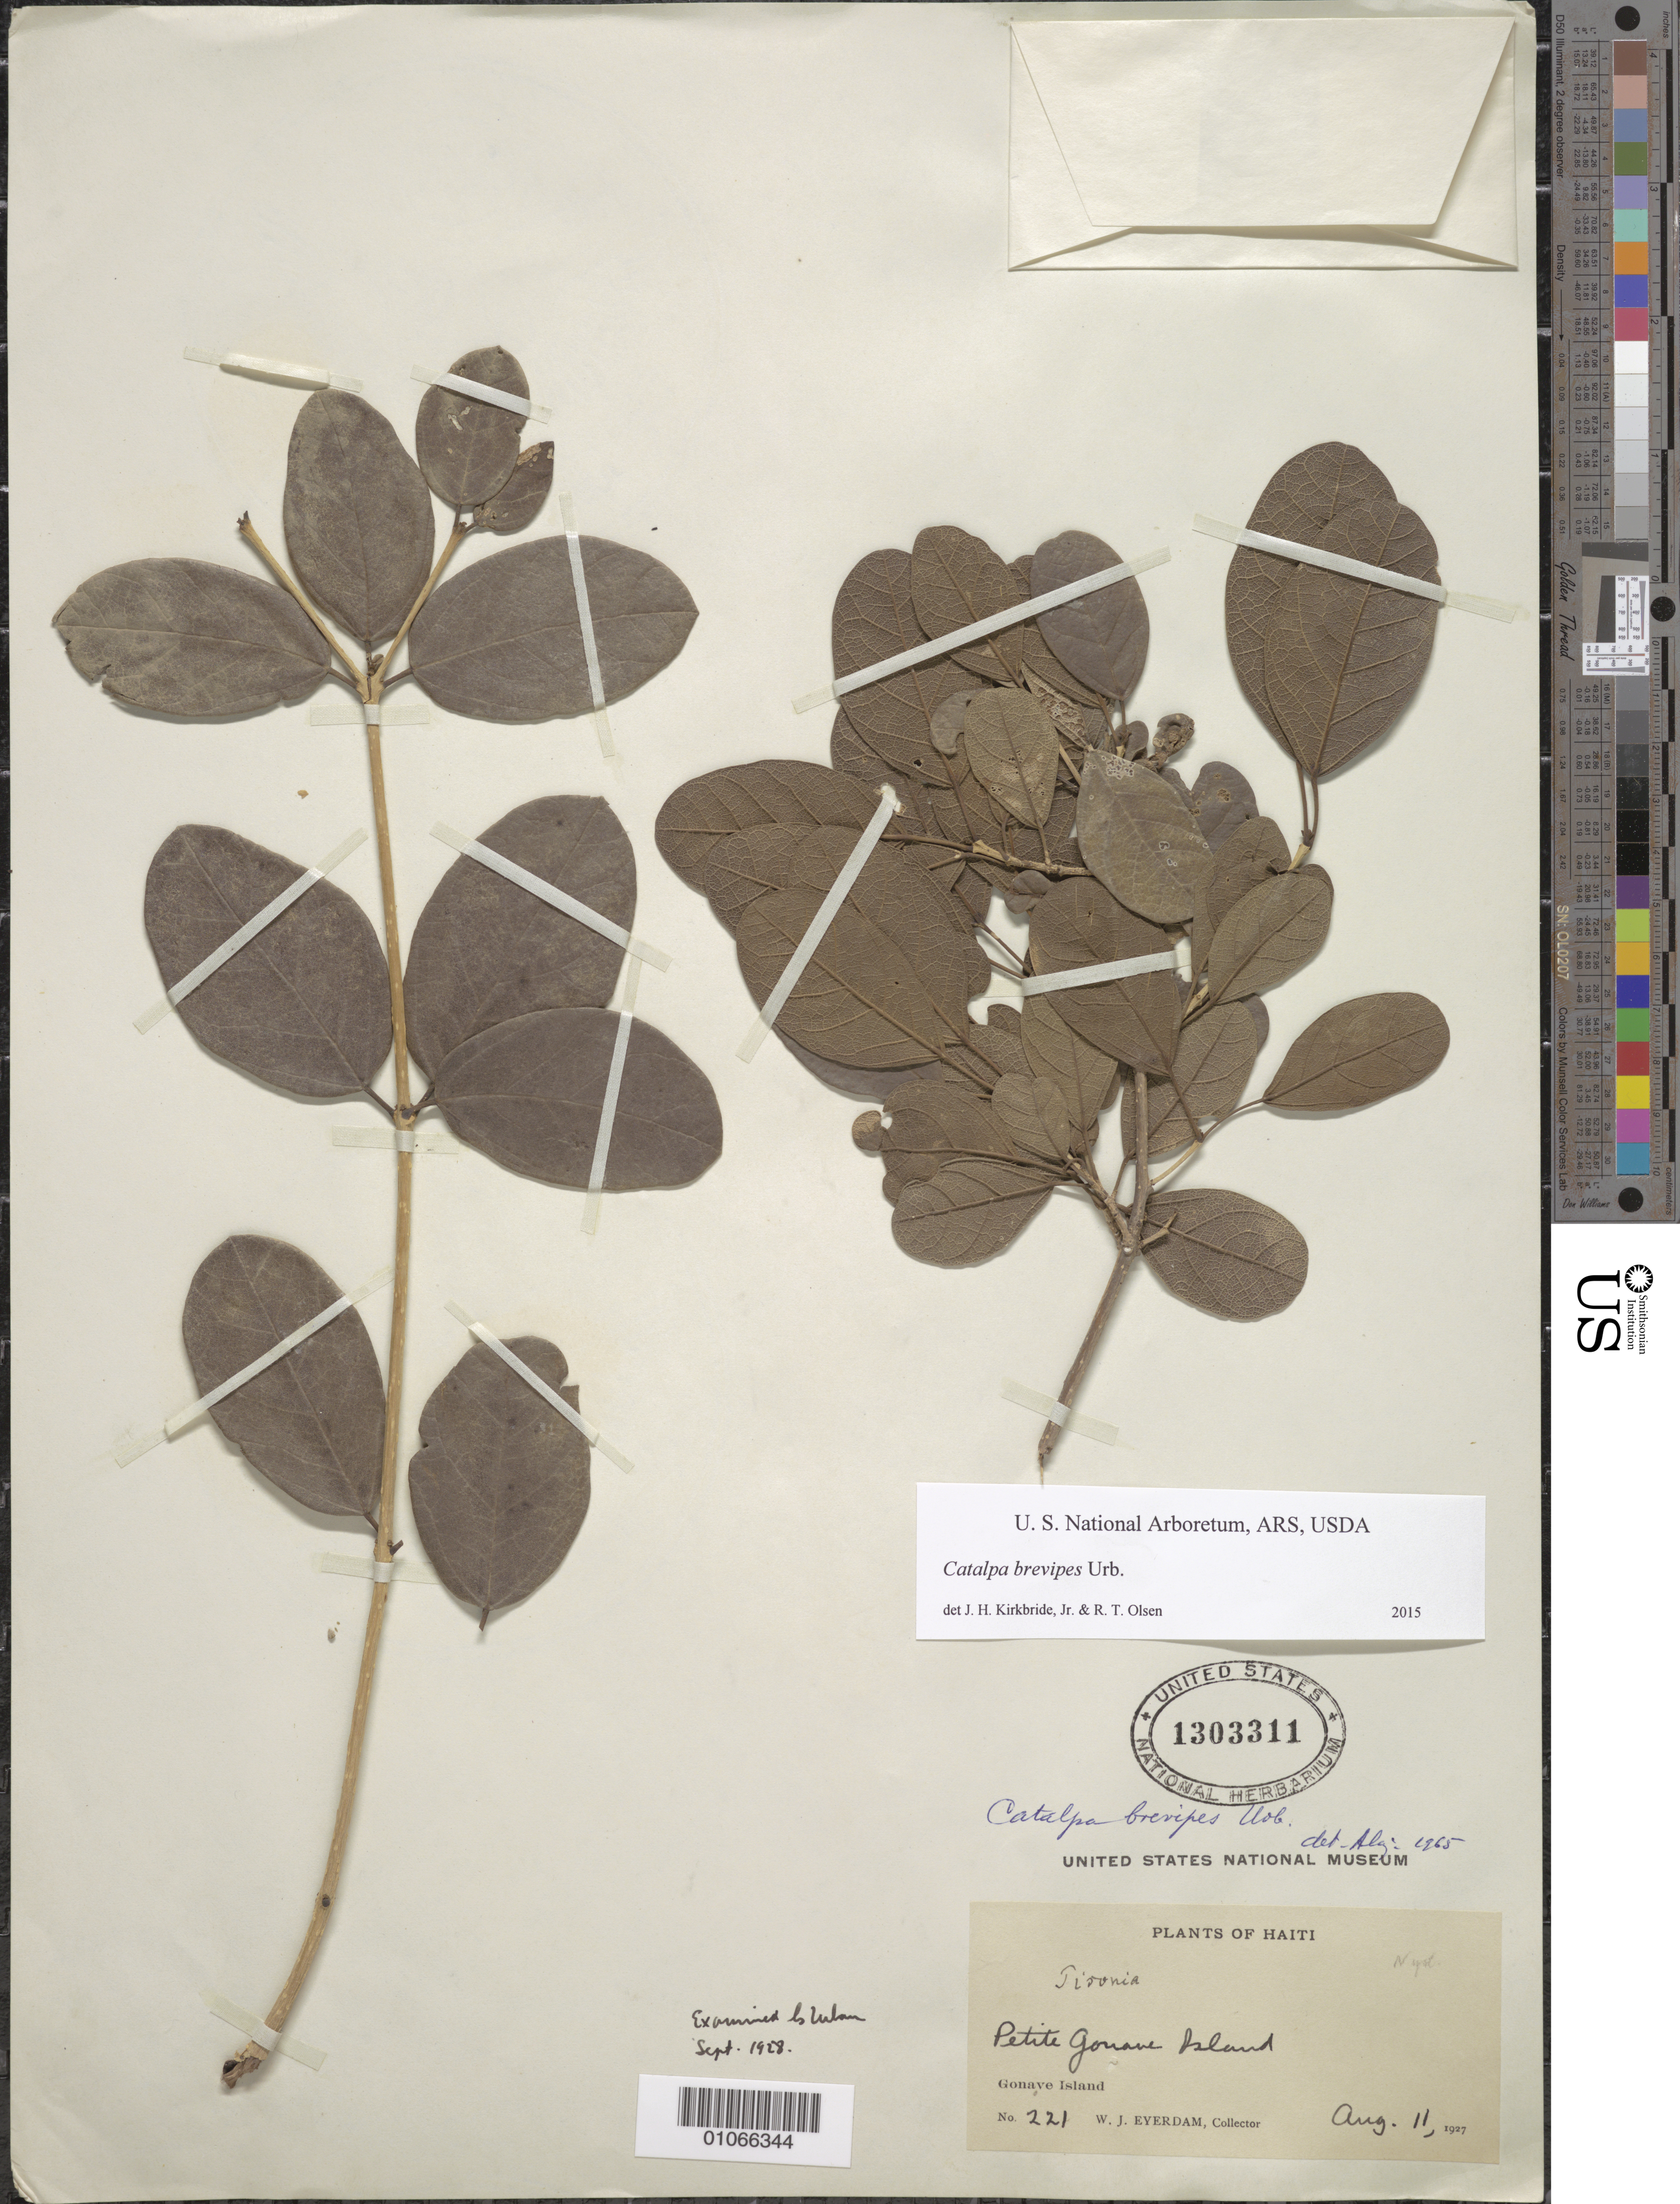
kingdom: Plantae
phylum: Tracheophyta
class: Magnoliopsida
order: Lamiales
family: Bignoniaceae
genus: Catalpa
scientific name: Catalpa brevipes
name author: Urb.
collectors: W. J. Eyerdam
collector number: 221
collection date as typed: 11 Aug 1927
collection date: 1927-08-11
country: Haiti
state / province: Óuest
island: Île de la Gonâve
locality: Petite Gonave Island.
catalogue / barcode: US 1303311